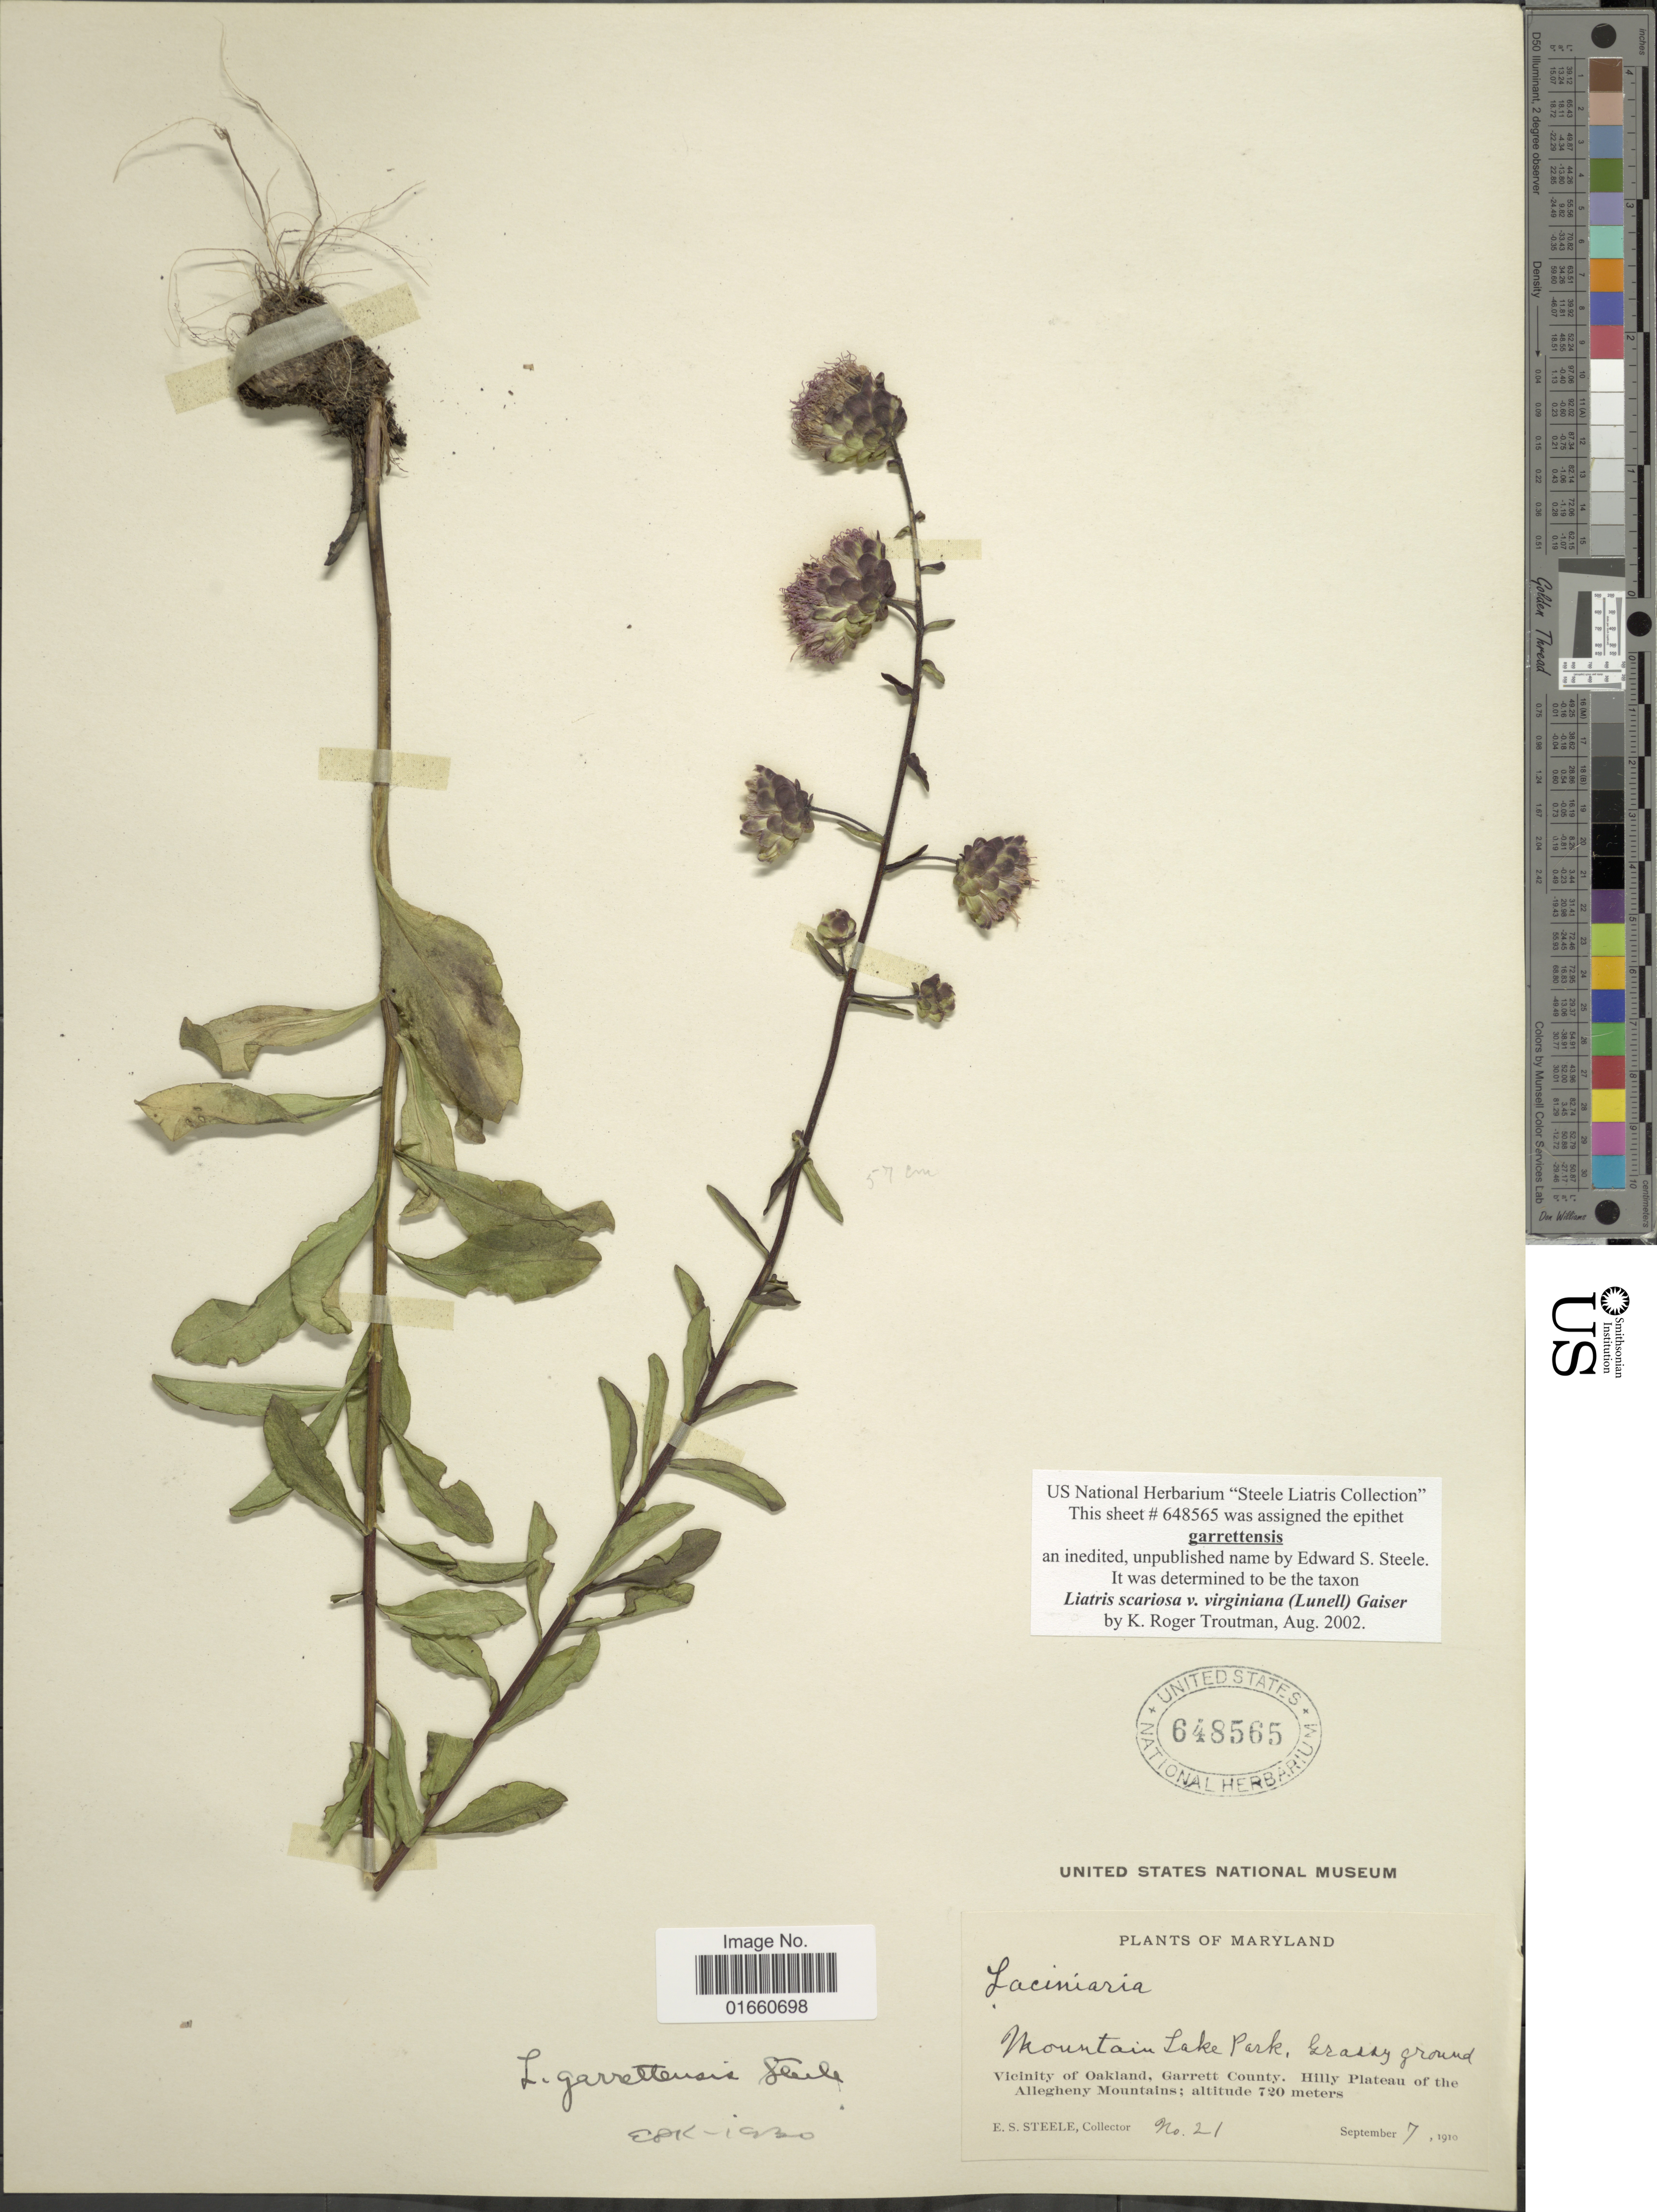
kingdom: Plantae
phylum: Tracheophyta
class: Magnoliopsida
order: Asterales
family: Asteraceae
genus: Liatris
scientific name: Liatris scariosa var. virginiana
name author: (Lunell) Gaiser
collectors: E. Steele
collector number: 21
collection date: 1910-09-07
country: United States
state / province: Maryland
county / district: Garrett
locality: Mountains Lake Park, Grassy ground, Vicinity of Oakland, Garrett County, Hill Plateau of the Allegheny Mountains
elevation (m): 720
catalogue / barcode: US 648565